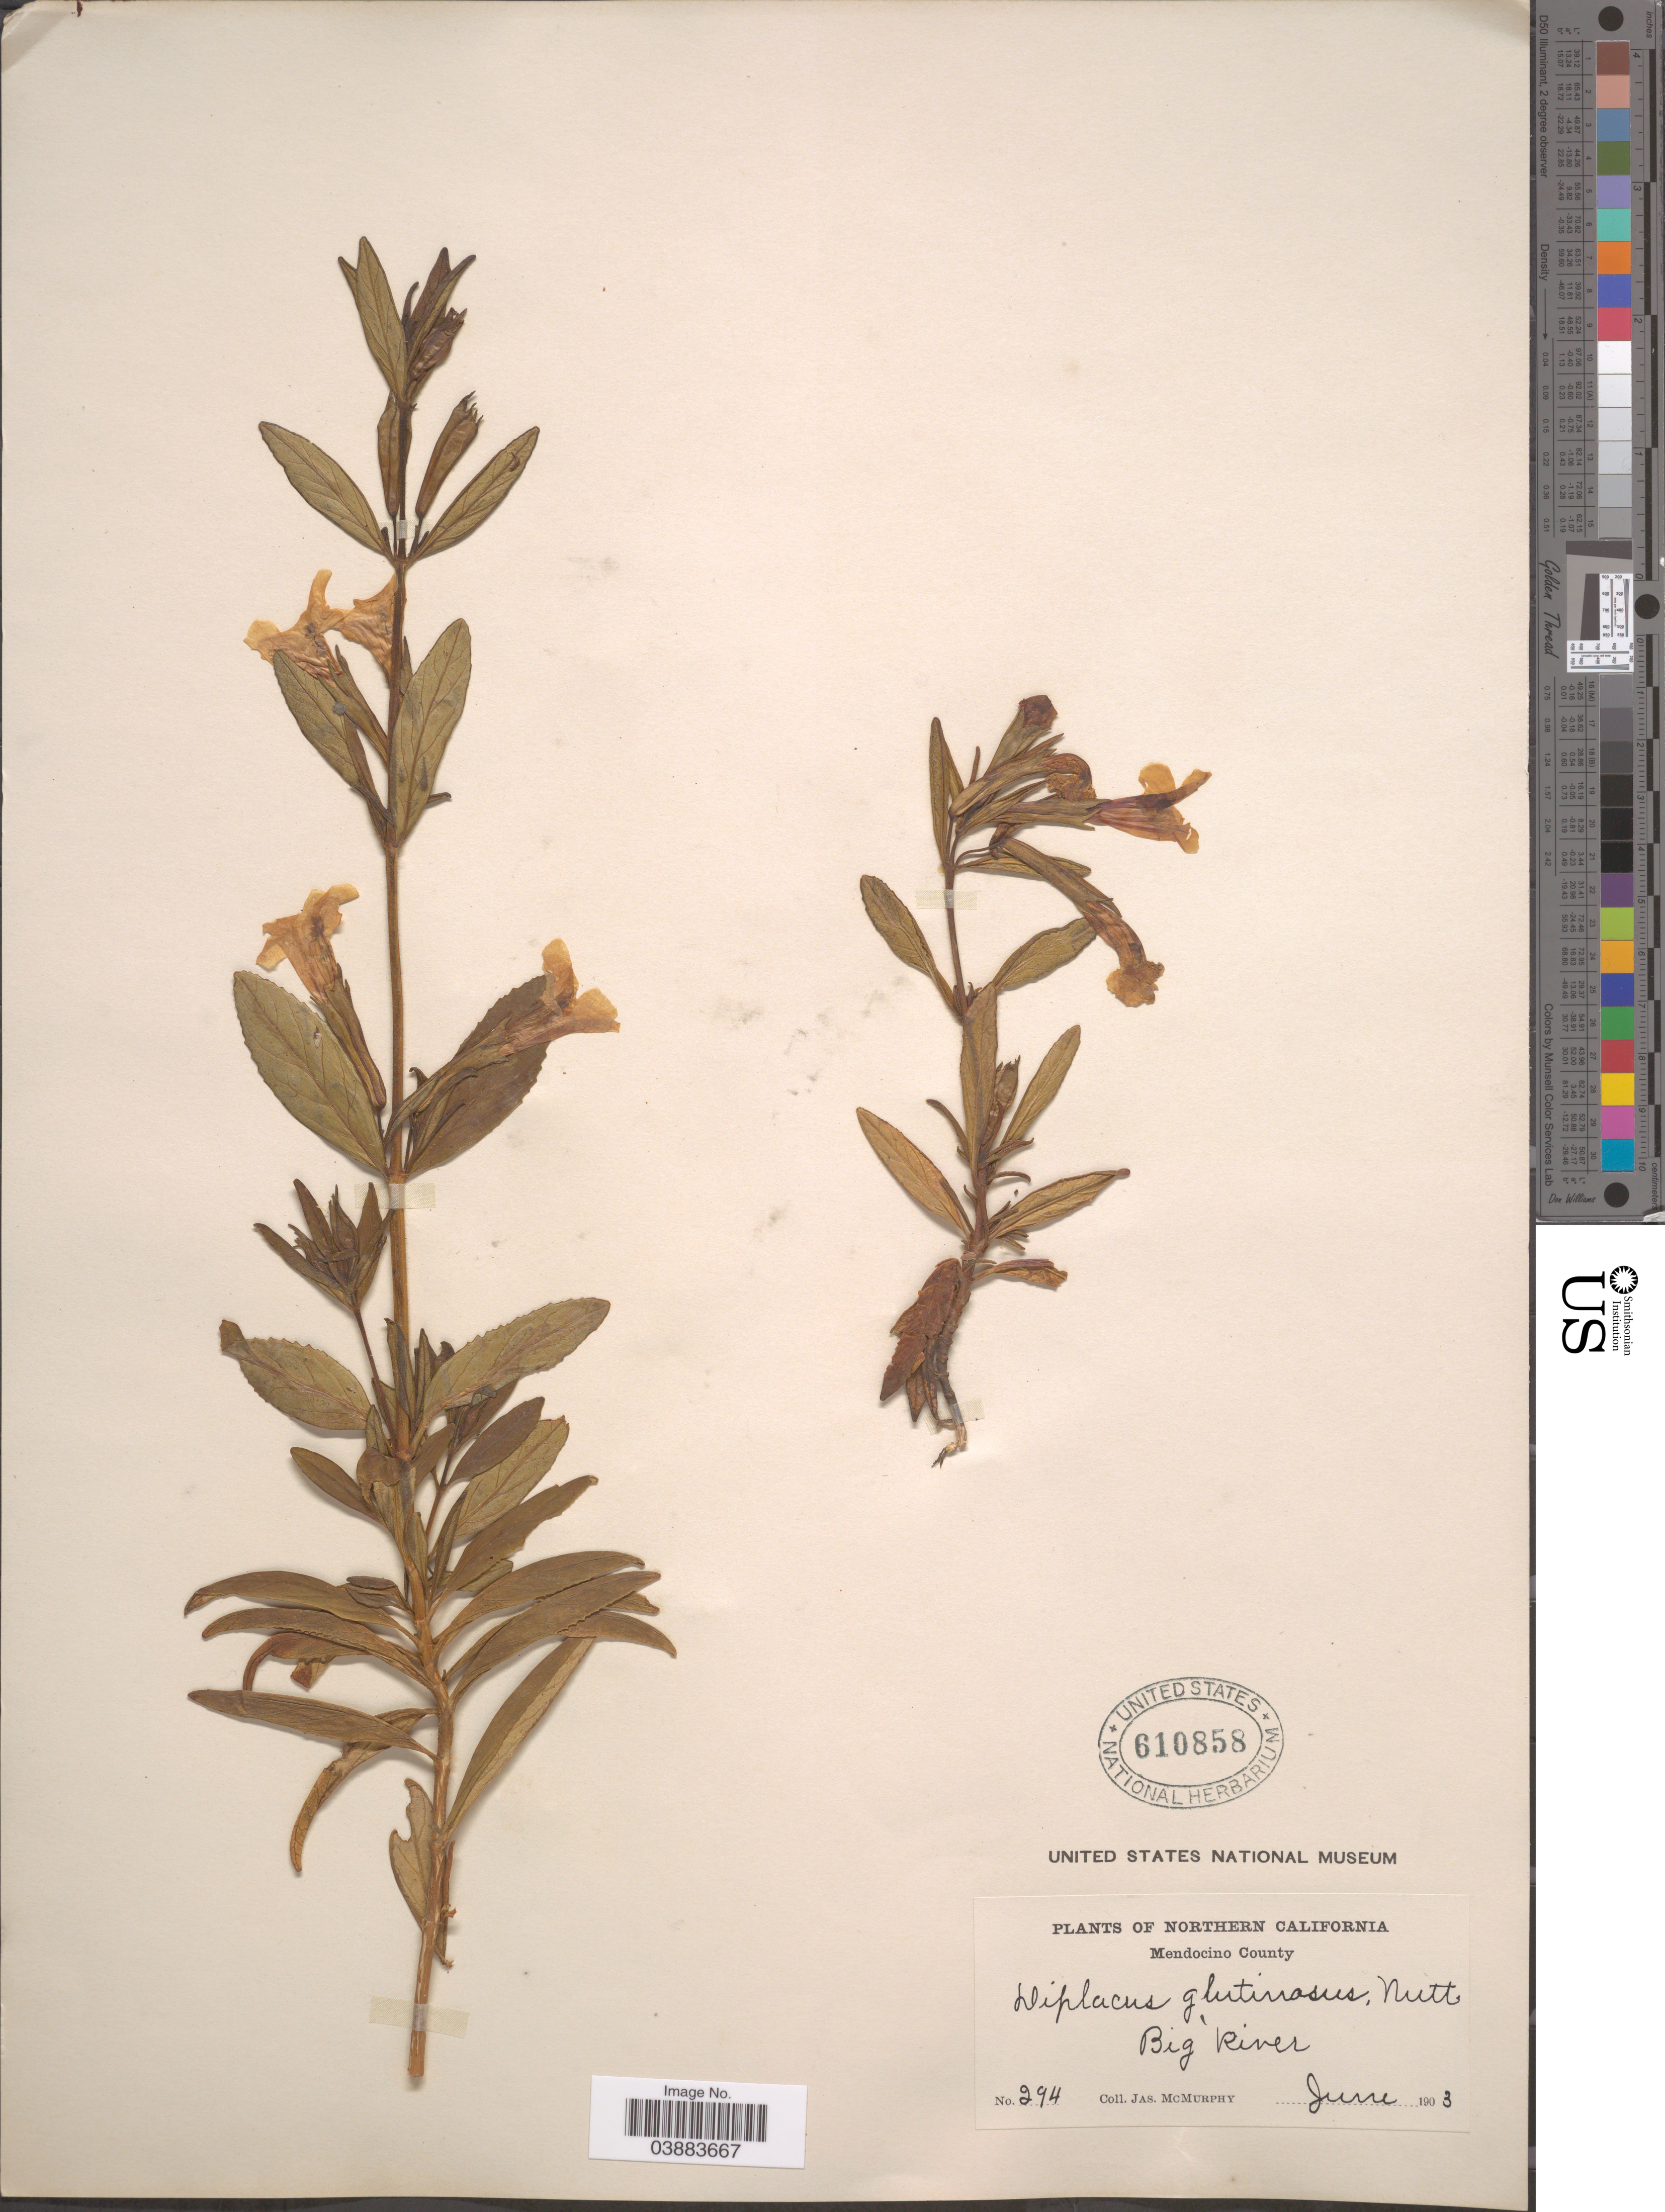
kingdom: Plantae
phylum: Tracheophyta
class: Magnoliopsida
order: Lamiales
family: Phrymaceae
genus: Diplacus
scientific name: Diplacus aurantiacus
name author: (Curtis) Jeps.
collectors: J. McMurphy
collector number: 294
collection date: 1903-06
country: United States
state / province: California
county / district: Mendocino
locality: Northern California. Mendocino County. Big River.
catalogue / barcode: US 610858